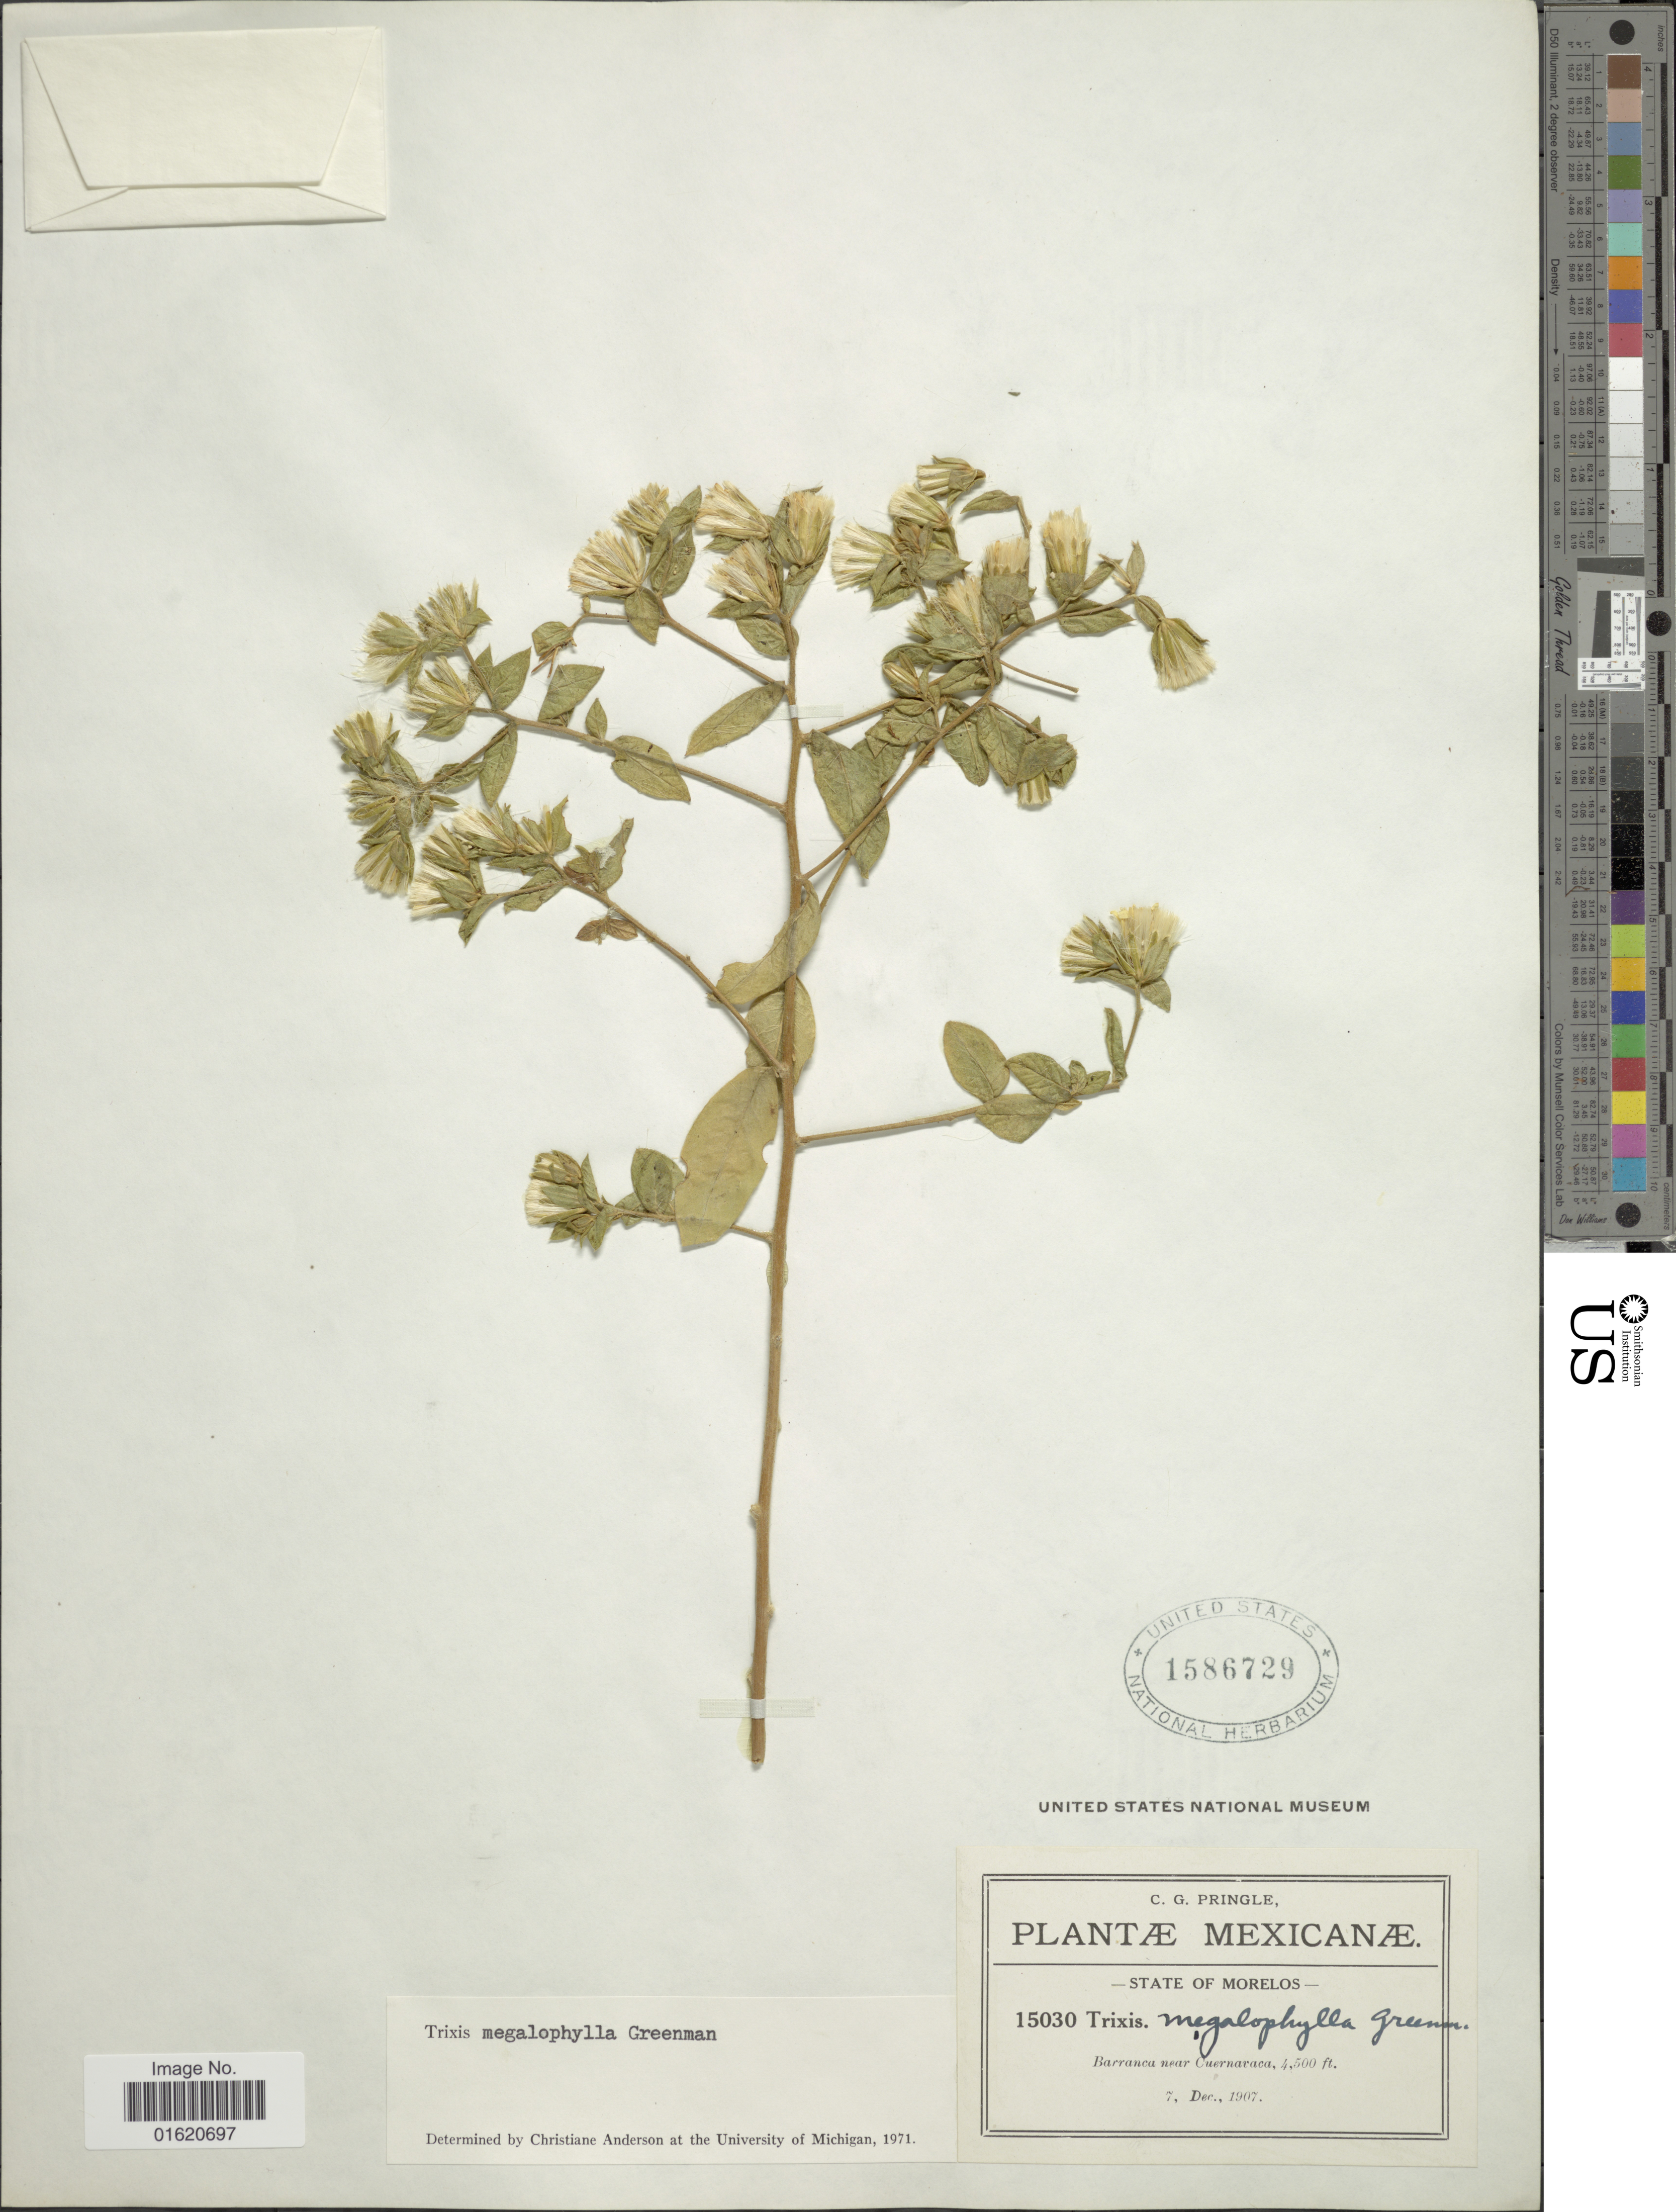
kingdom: Plantae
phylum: Tracheophyta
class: Magnoliopsida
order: Asterales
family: Asteraceae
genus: Trixis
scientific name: Trixis megalophylla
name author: Greenm.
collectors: C. G. Pringle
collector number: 15030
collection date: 1907-12-07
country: Mexico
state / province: Morelos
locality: Barranca near Cuernavaca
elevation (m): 1372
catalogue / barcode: US 1586729